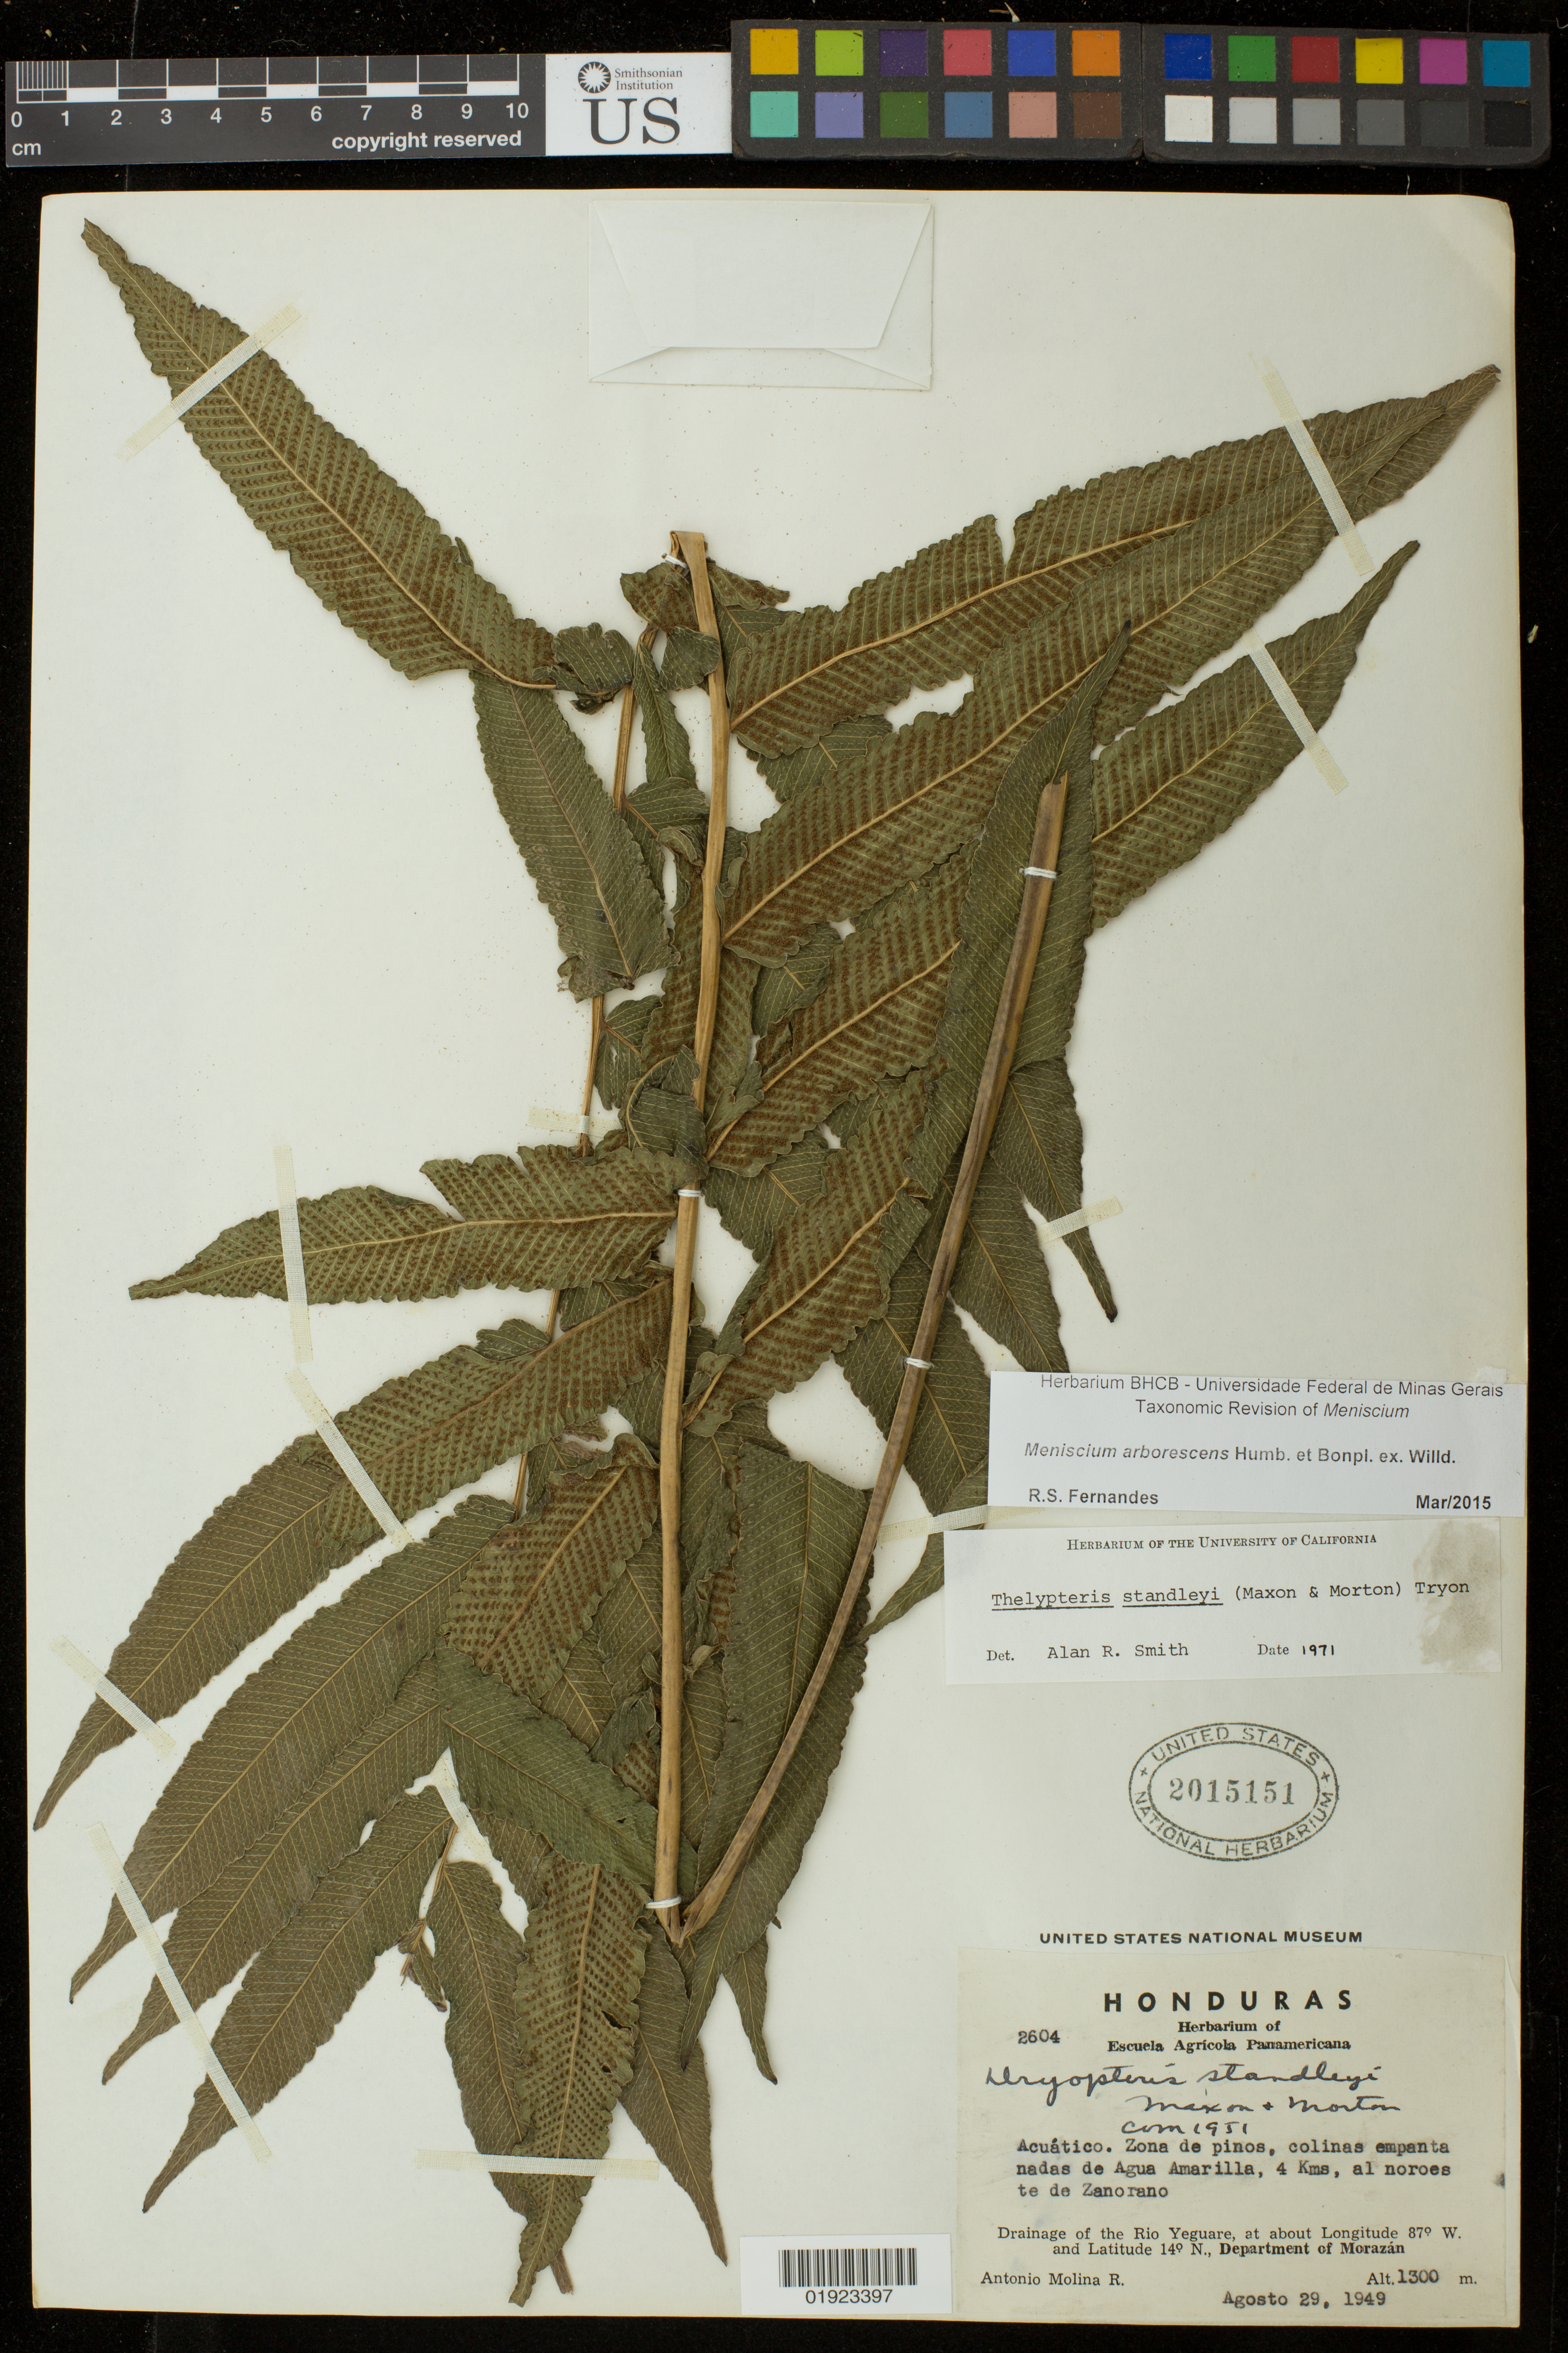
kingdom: Plantae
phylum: Tracheophyta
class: Polypodiopsida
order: Polypodiales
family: Thelypteridaceae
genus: Meniscium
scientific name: Meniscium arborescens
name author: Humb. & Bonpl. ex Willd.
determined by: Fernandes, R. S.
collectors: A. Molina R.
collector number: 2604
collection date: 1949-08-29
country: Honduras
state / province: Fco. Morazán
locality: Acuatico. Zona de pinos, colinas empanta nadas de Agua Amarilla, 4 kms, al noroes te de Zanorano.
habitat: Drainage of the Rio Yeguare.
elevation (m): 1300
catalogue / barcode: US 2015151